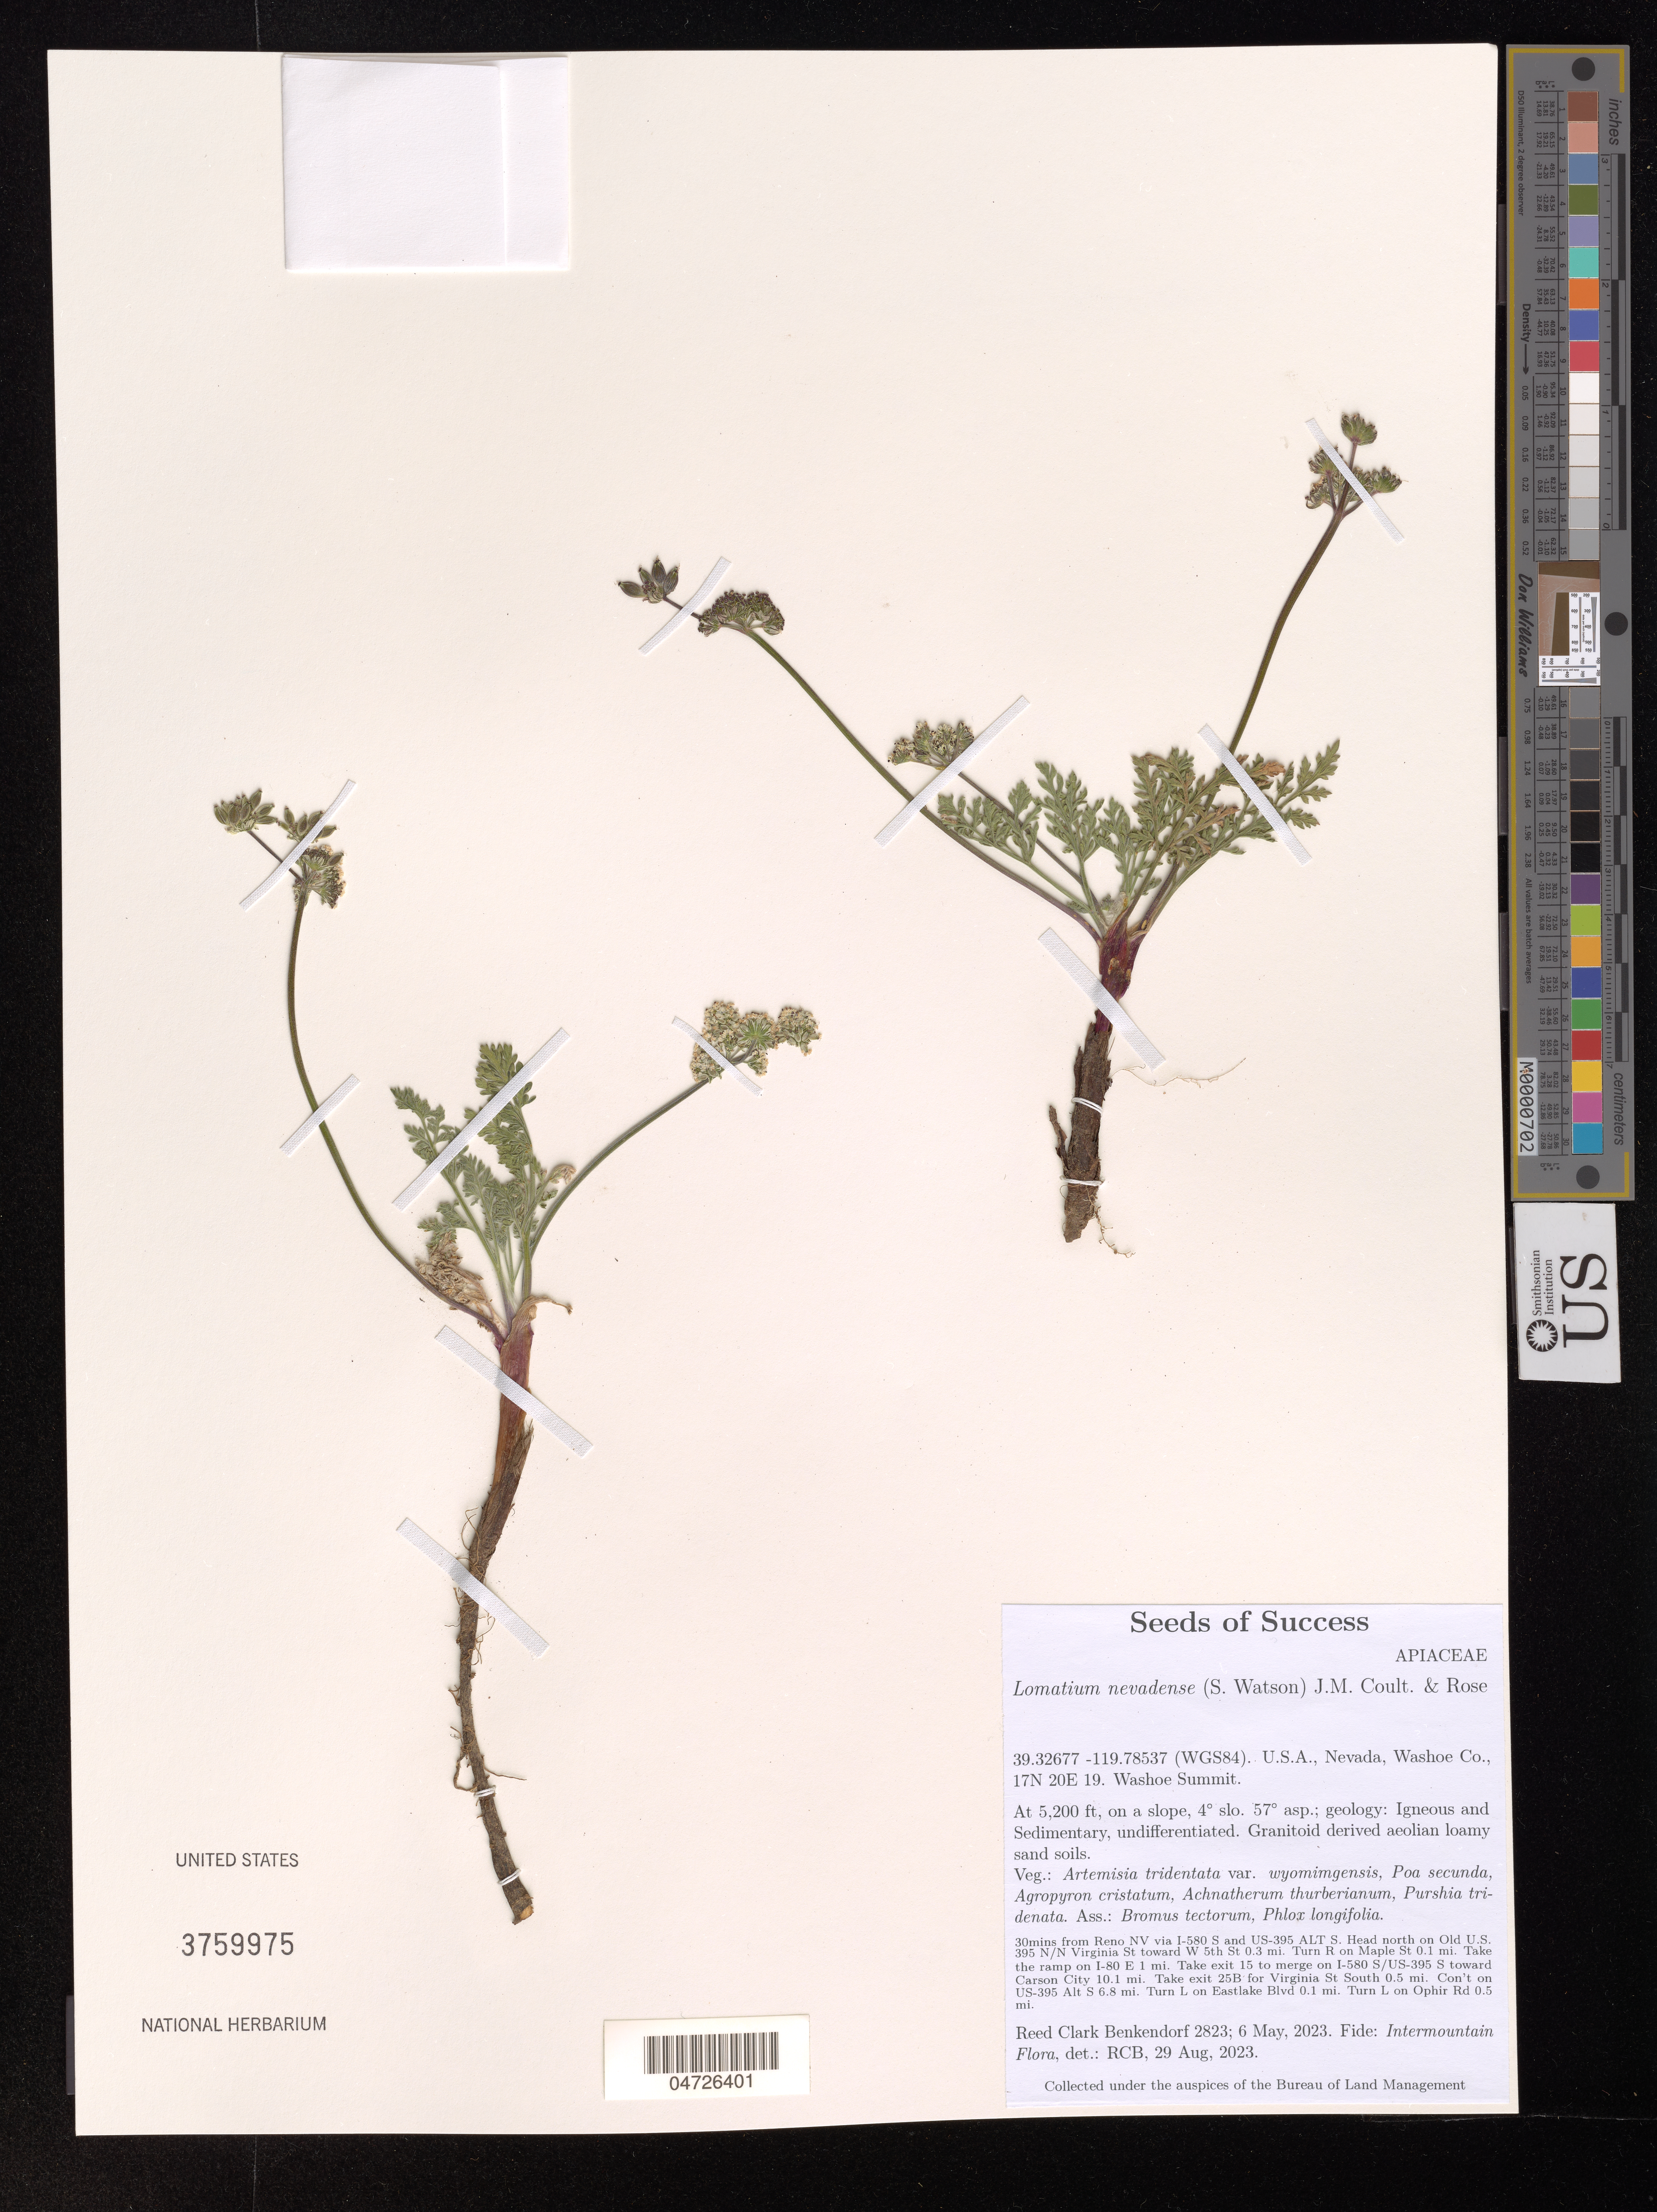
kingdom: Plantae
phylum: Tracheophyta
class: Magnoliopsida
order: Apiales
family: Apiaceae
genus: Lomatium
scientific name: Lomatium nevadense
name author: (S. Watson) J.M. Coult. & Rose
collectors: R. Benkendorf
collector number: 2823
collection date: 2023-05-06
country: United States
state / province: Nevada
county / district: Washoe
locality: (WGS84). Washoe Co. 17N 20E 19. Washoe Summit. 30mins from Reno NV via I-580 S and US-395 ALT S. Head north on Old U.S. 395 N/N Virginia St toward W 5th St 0.3 mi. Turn R on Maple St 0.1 mi. Take the ramp on I-80 E 1 mi. Take exit 15 to merge on I-580 S/US-395 S toward Carson City 10.1 mi. Take exit 25B for Virginia St South 0.5 mi. Con't on US-395 Alt S 6.8 mi. Turn L on Eastlake Blvd 0.1 mi. Turn L on Ophir Rd 0.5 mi.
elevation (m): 1585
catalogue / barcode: US 3759975